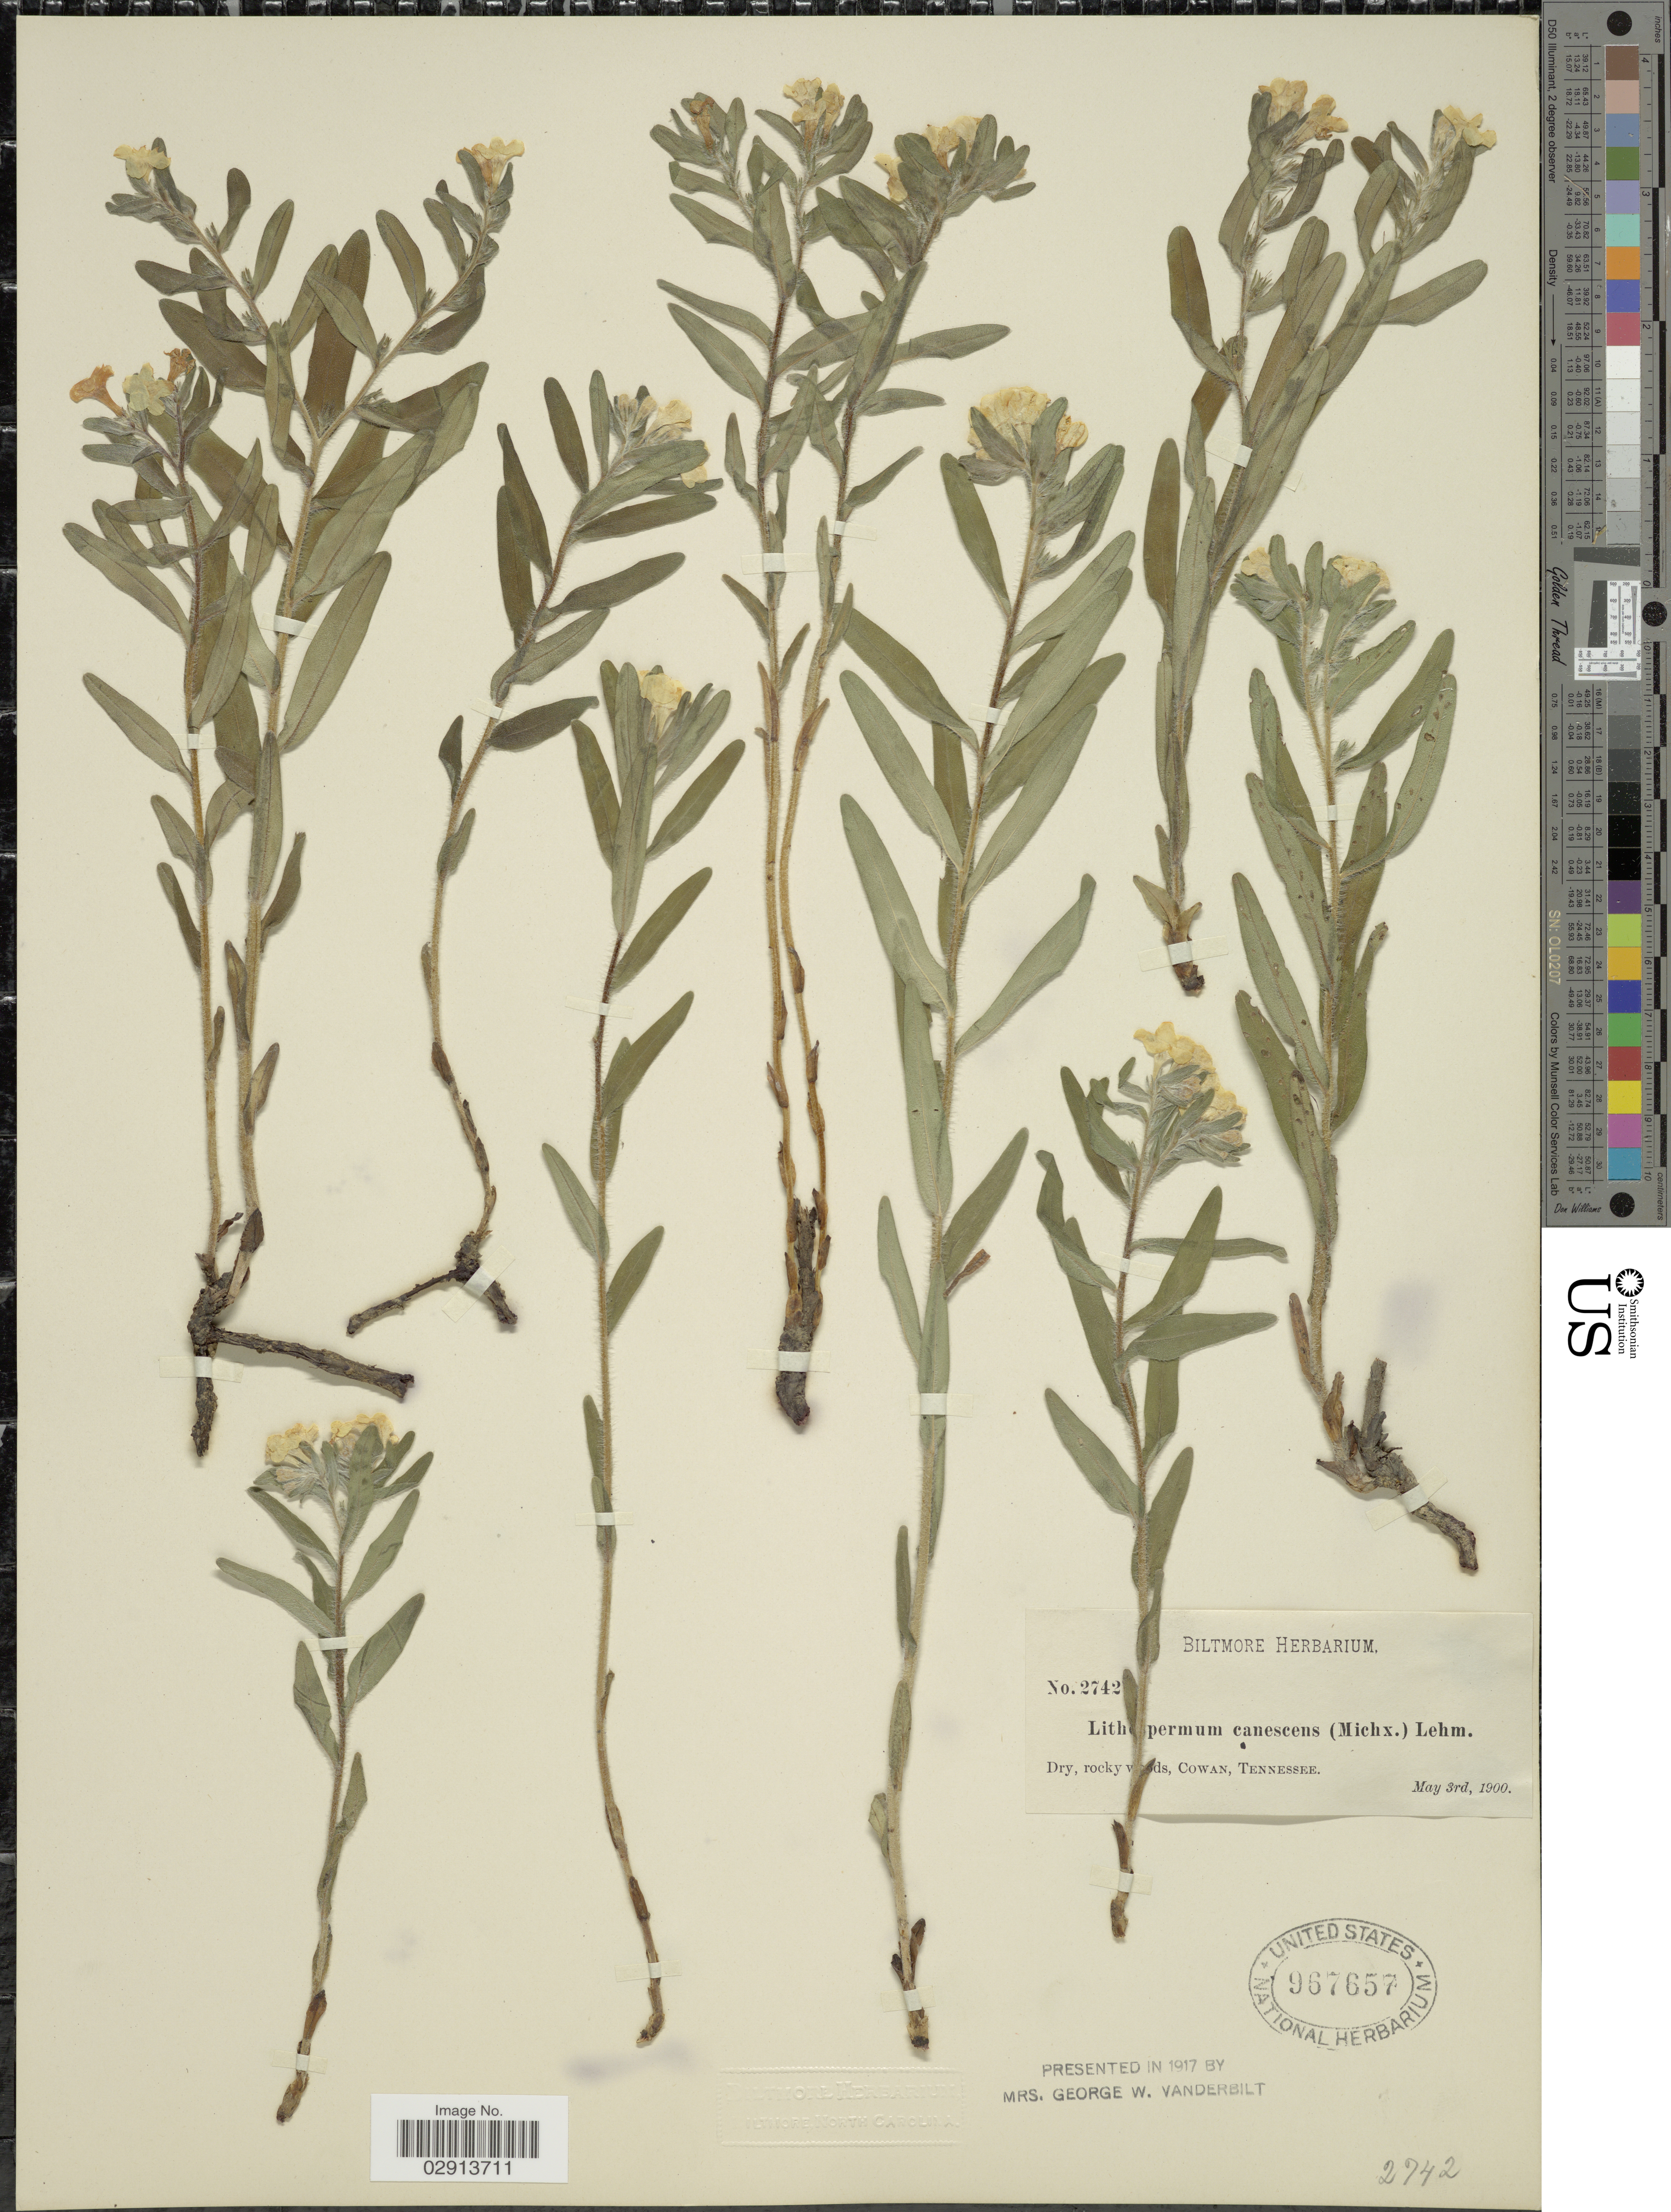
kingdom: Plantae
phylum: Tracheophyta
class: Magnoliopsida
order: Boraginales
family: Boraginaceae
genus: Lithospermum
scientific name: Lithospermum canescens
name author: (Michx.) Lehm.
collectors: ex herb. Biltmore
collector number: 2742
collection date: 1900-05-03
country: United States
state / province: Tennessee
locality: Dry rocky woods, Cowan, Tennessee.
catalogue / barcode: US 967657